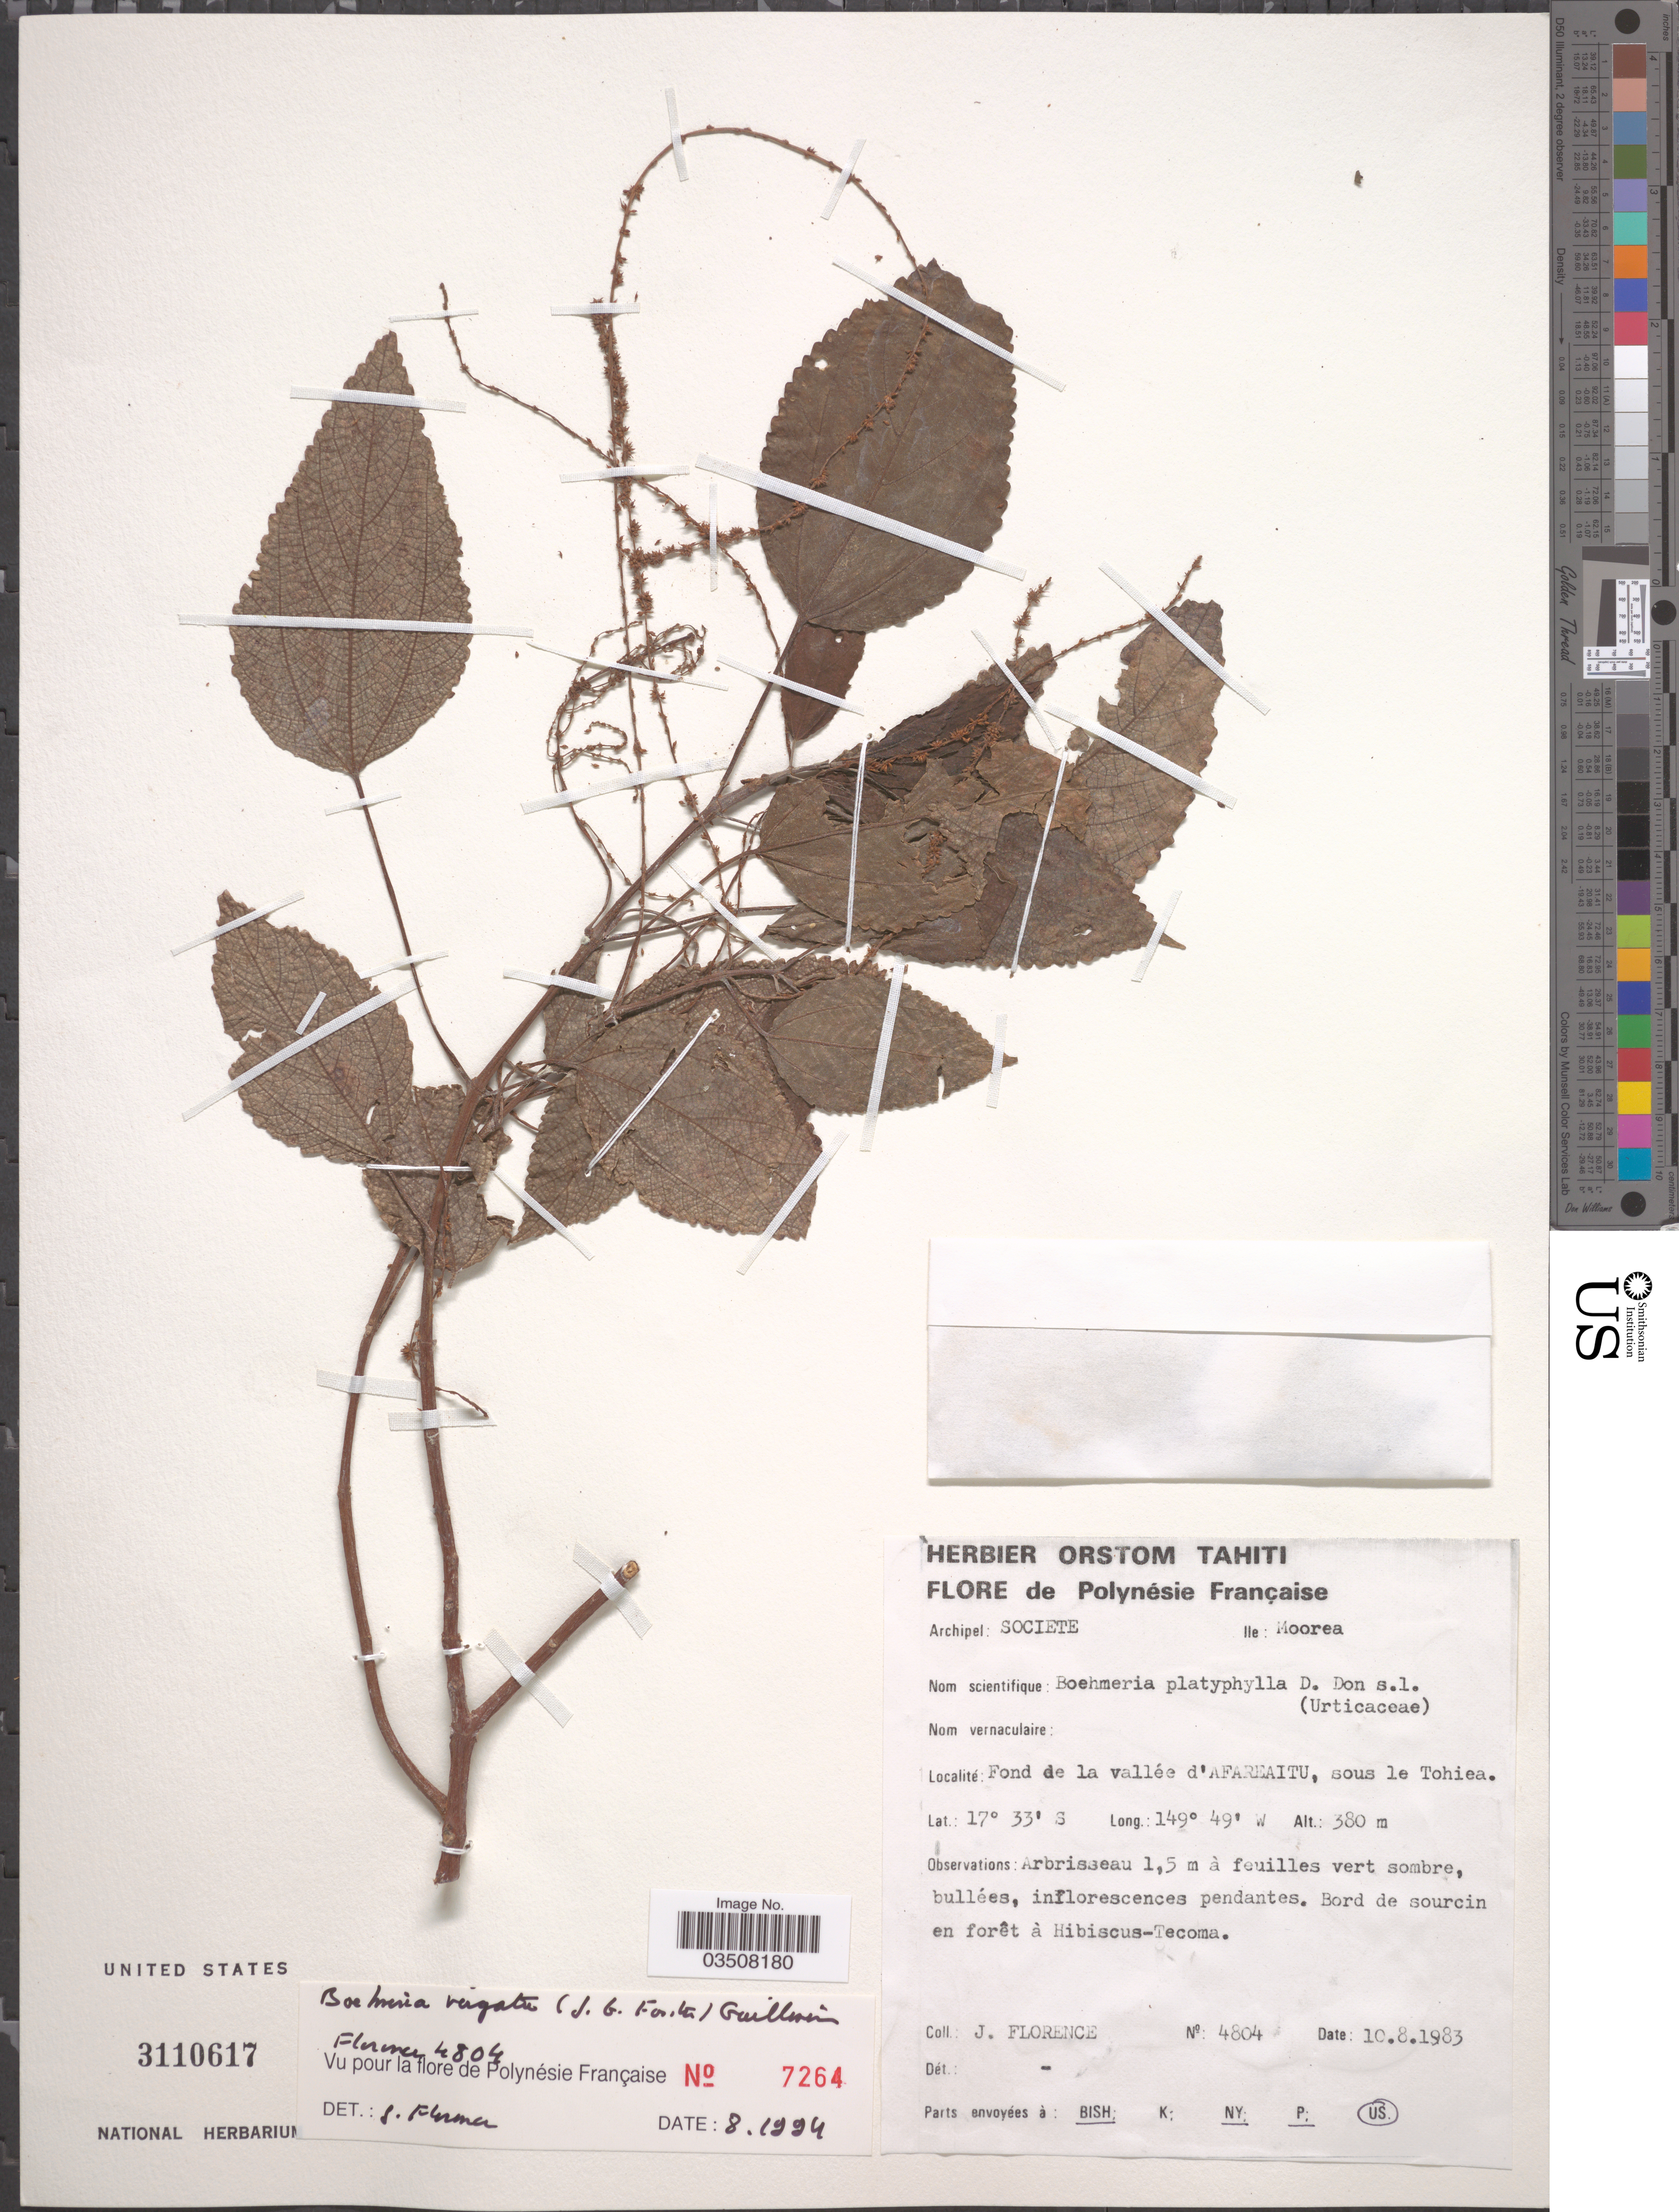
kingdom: Plantae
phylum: Tracheophyta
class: Magnoliopsida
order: Rosales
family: Urticaceae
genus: Boehmeria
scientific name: Boehmeria virgata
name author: (G. Forst.) Guill.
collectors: J. Florence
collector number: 4804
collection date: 1983-08-10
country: French Polynesia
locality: Archipel: Societe, Ile: Moorea. Fond de la vallée d'Afareaitu, sous le Tohiea.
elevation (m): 380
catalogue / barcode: US 3110617